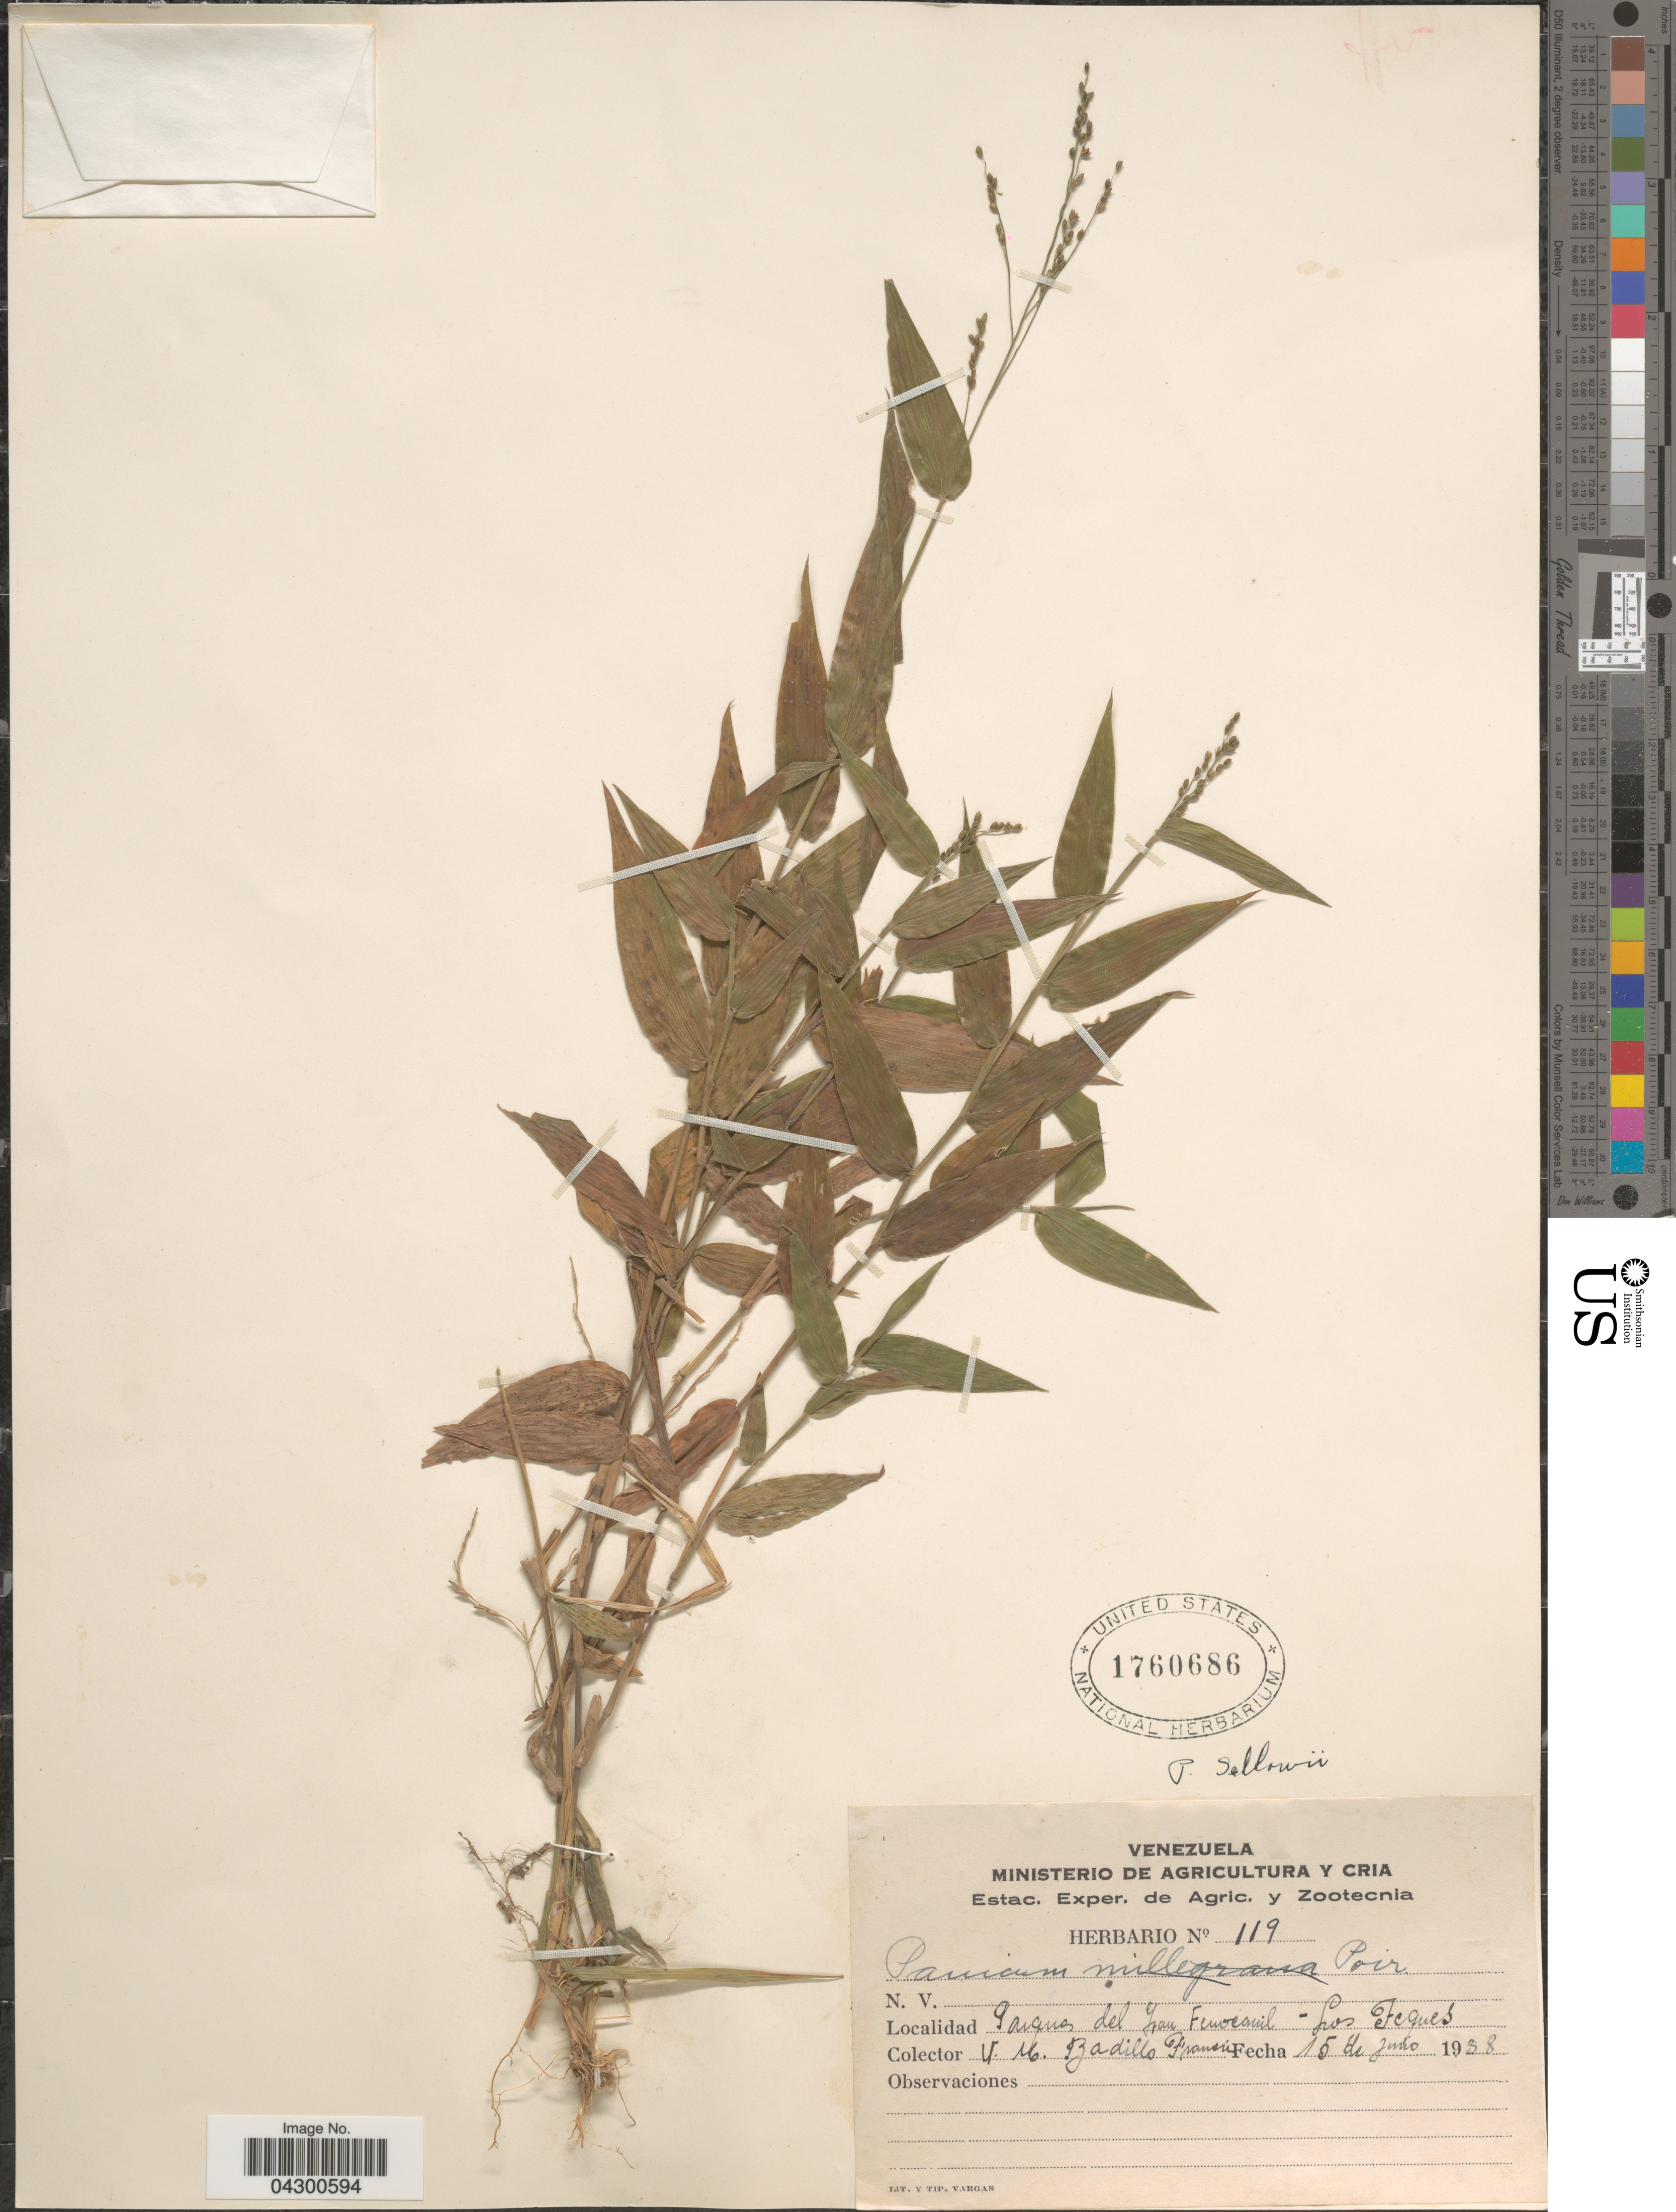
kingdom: Plantae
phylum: Tracheophyta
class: Liliopsida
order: Poales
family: Poaceae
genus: Panicum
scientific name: Panicum sellowii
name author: Nees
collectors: V. Badillo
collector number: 119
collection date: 1938-06-15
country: Venezuela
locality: Parque del Gran Fenocanil - Los Teques.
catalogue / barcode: US 1760686